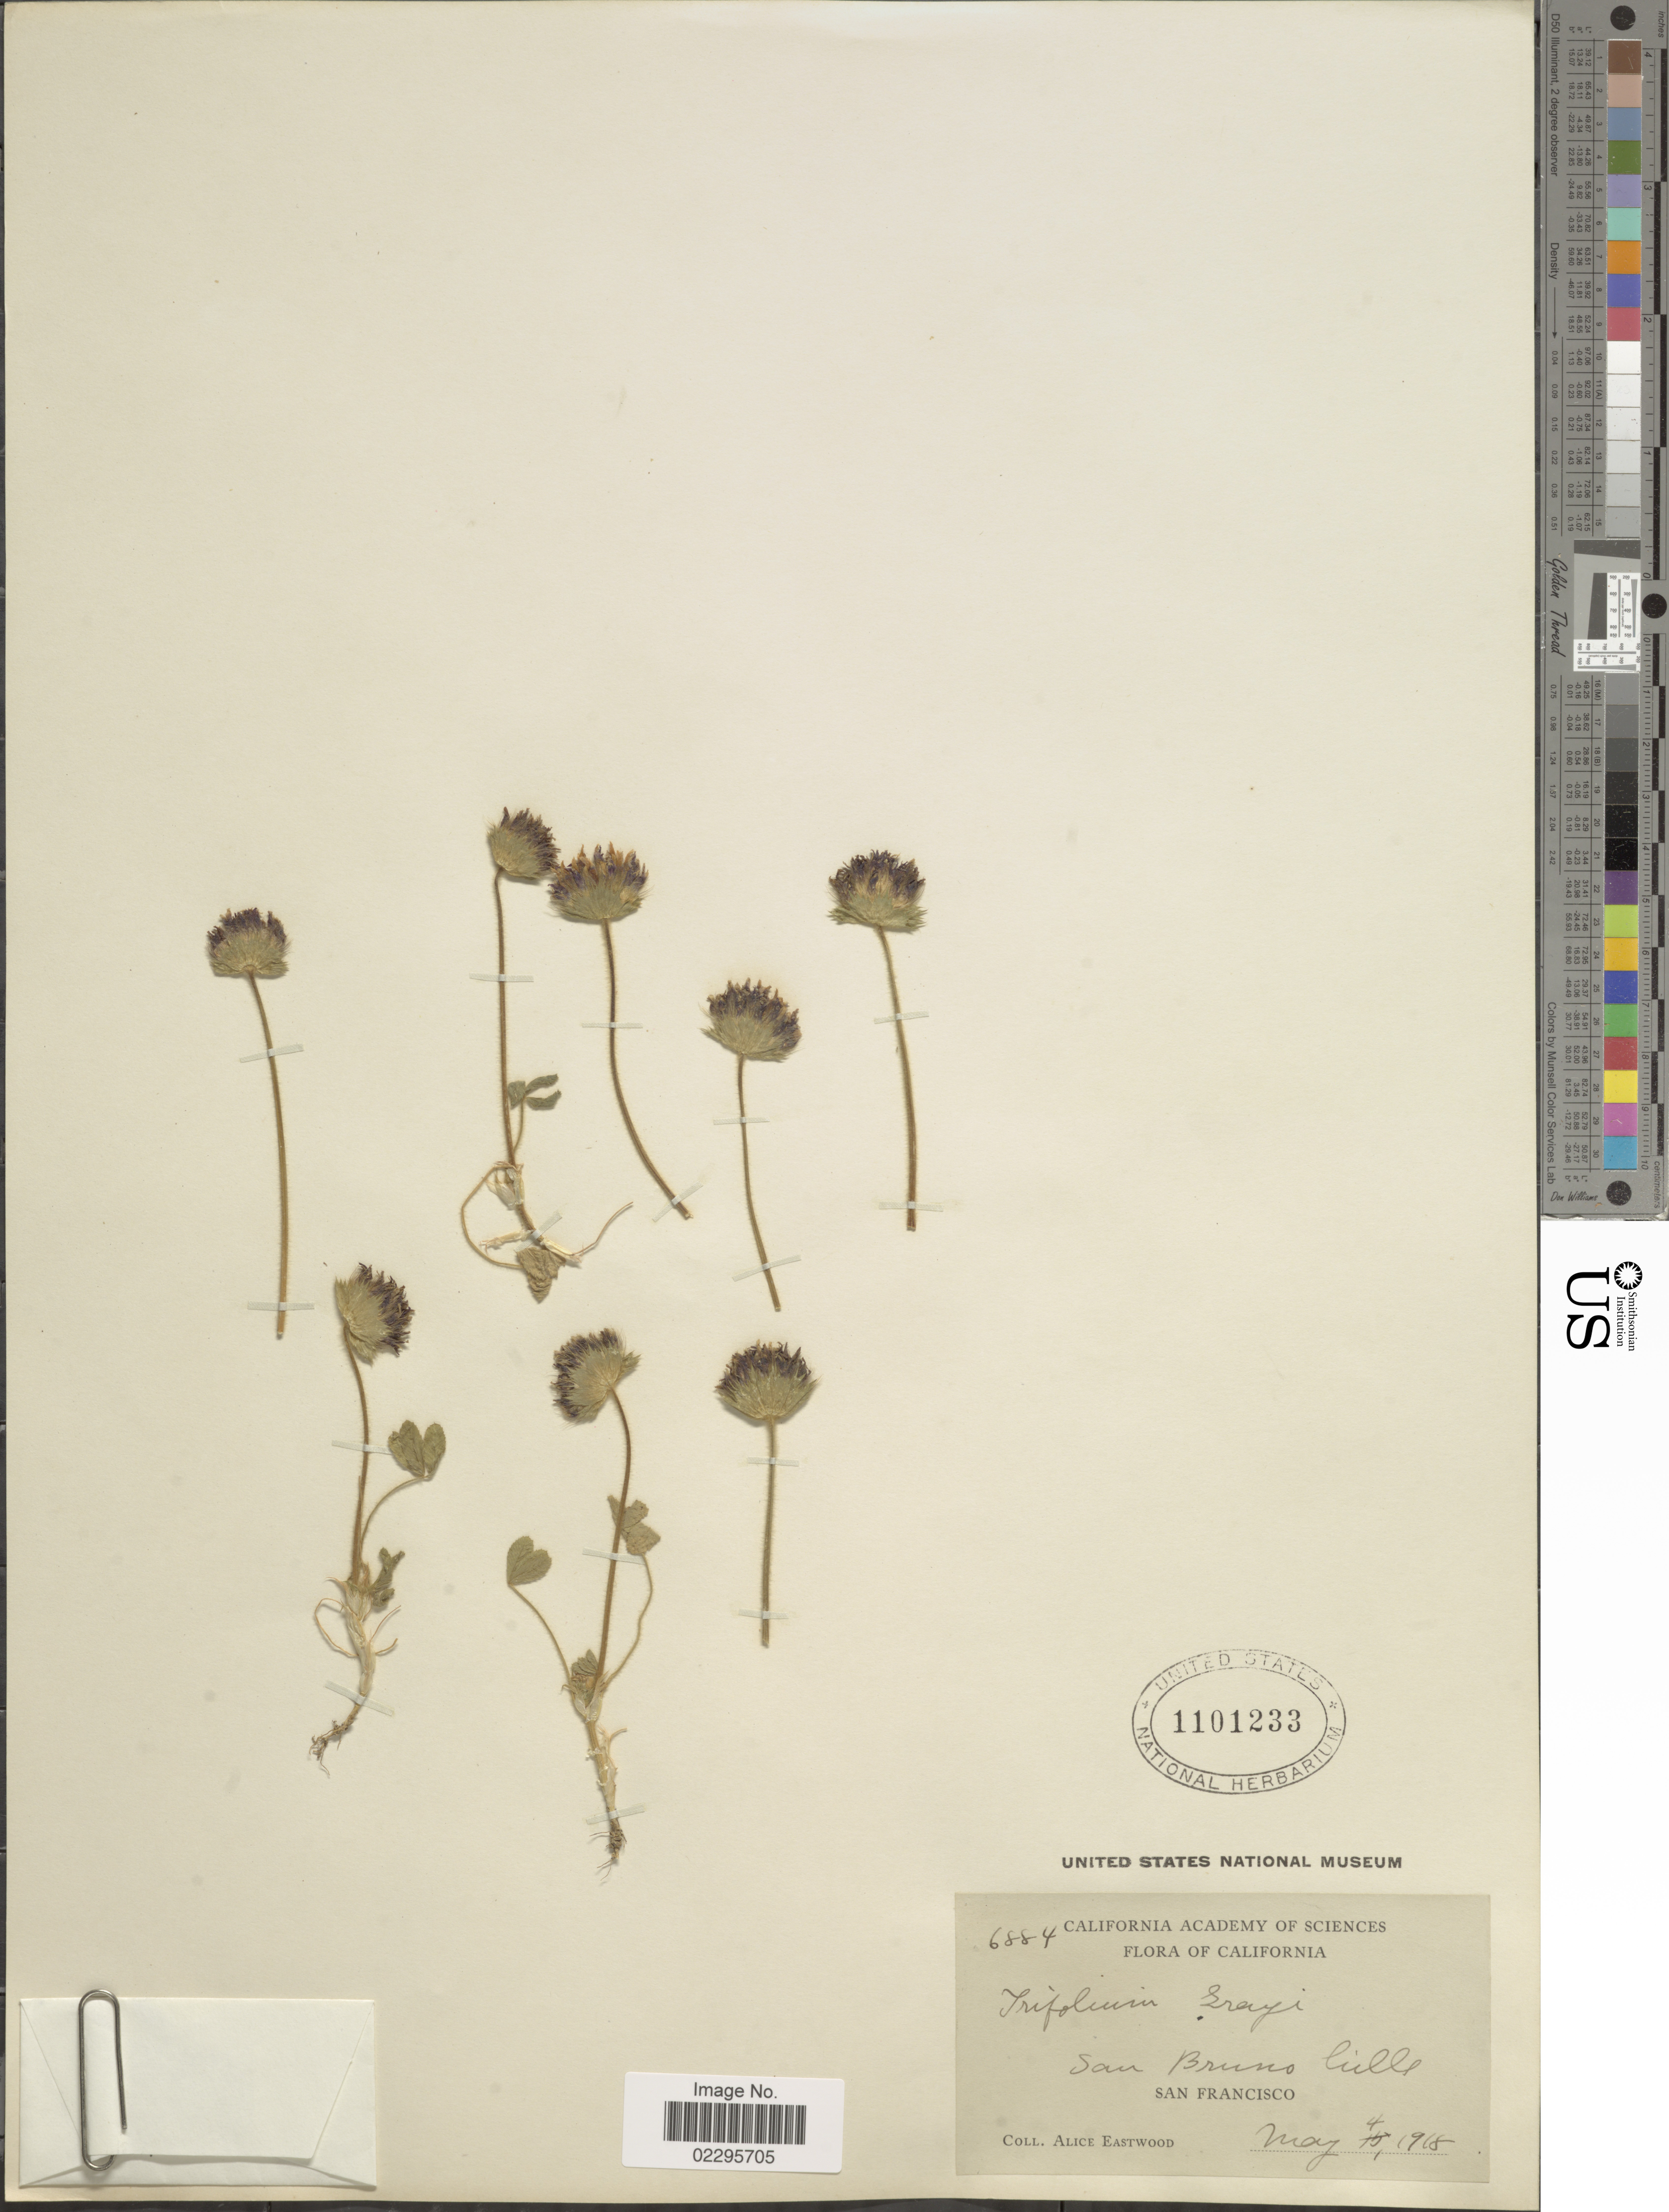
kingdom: Plantae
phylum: Tracheophyta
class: Magnoliopsida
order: Fabales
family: Fabaceae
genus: Trifolium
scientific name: Trifolium barbigerum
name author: Torr.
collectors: A. Eastwood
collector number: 6884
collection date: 1918-05-04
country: United States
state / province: California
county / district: San Francisco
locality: Sam Bruno hills, San Francisco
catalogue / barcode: US 1101233